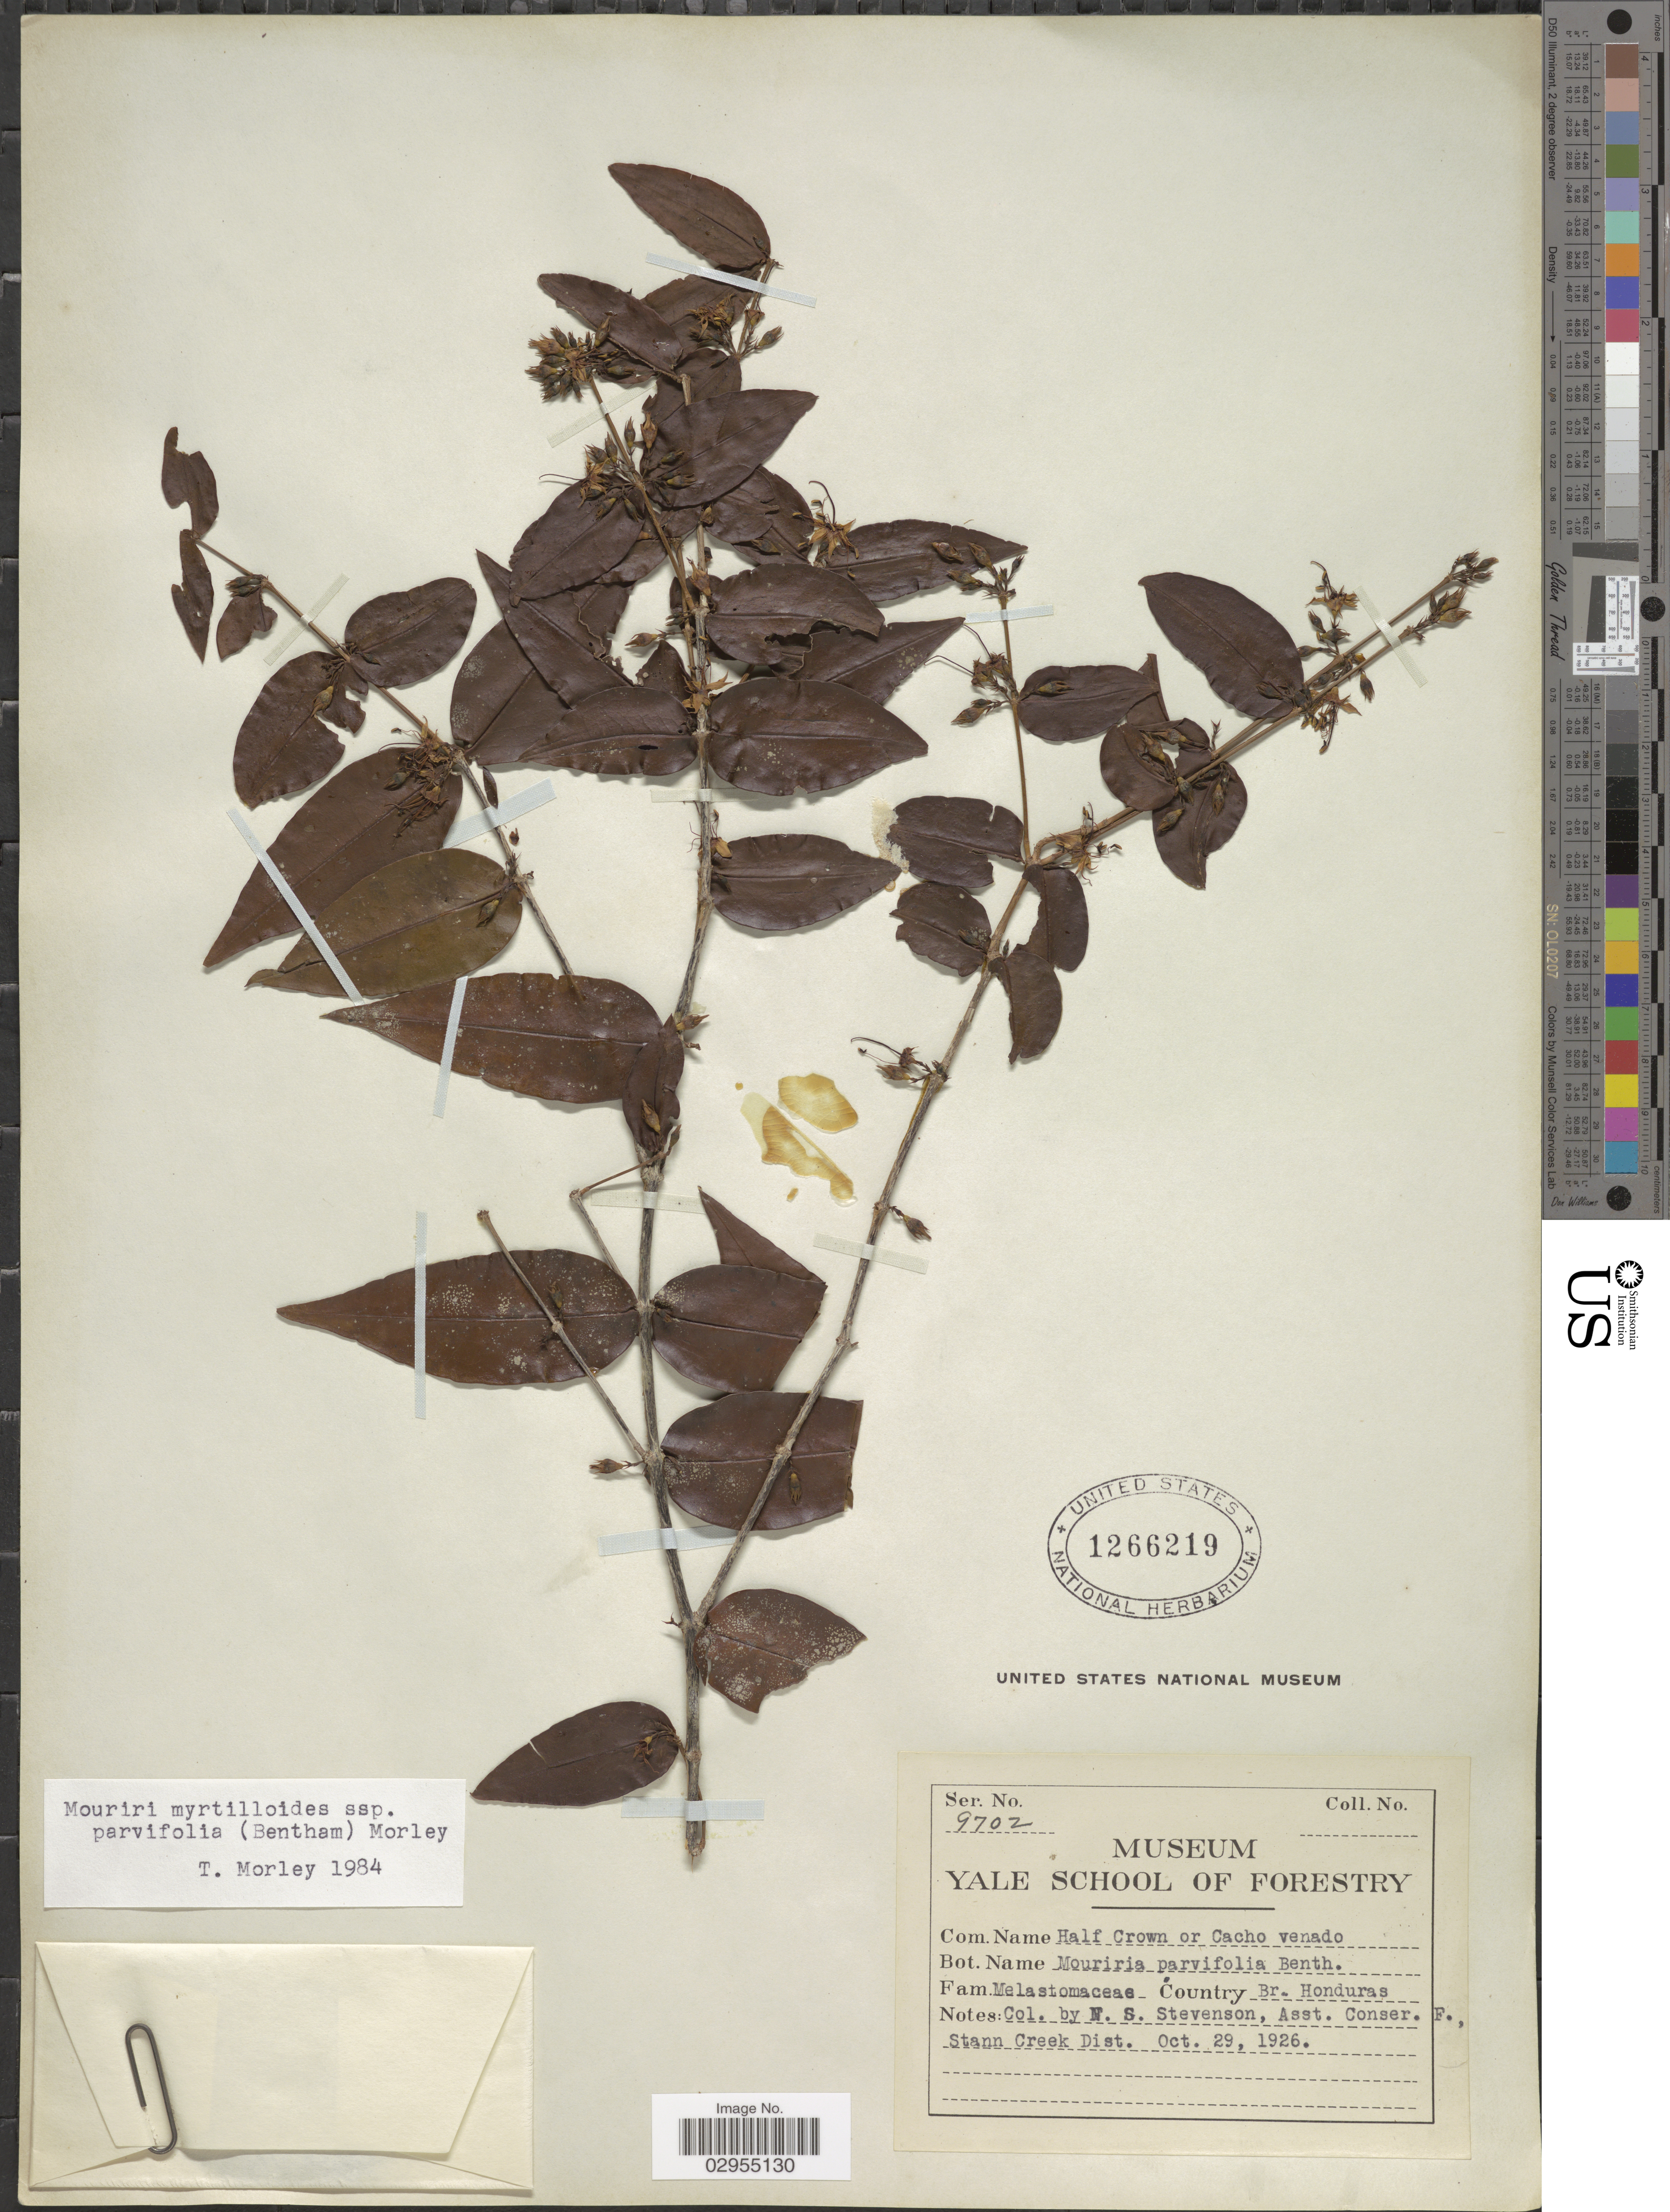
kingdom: Plantae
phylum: Tracheophyta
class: Magnoliopsida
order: Myrtales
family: Melastomataceae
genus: Mouriri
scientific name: Mouriri parvifolia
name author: Benth.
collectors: N. Stevenson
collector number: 9702?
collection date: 1926-10-29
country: Belize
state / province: Stann Creek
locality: Country British Honduras. Stann Creek Dist.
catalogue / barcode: US 1266219